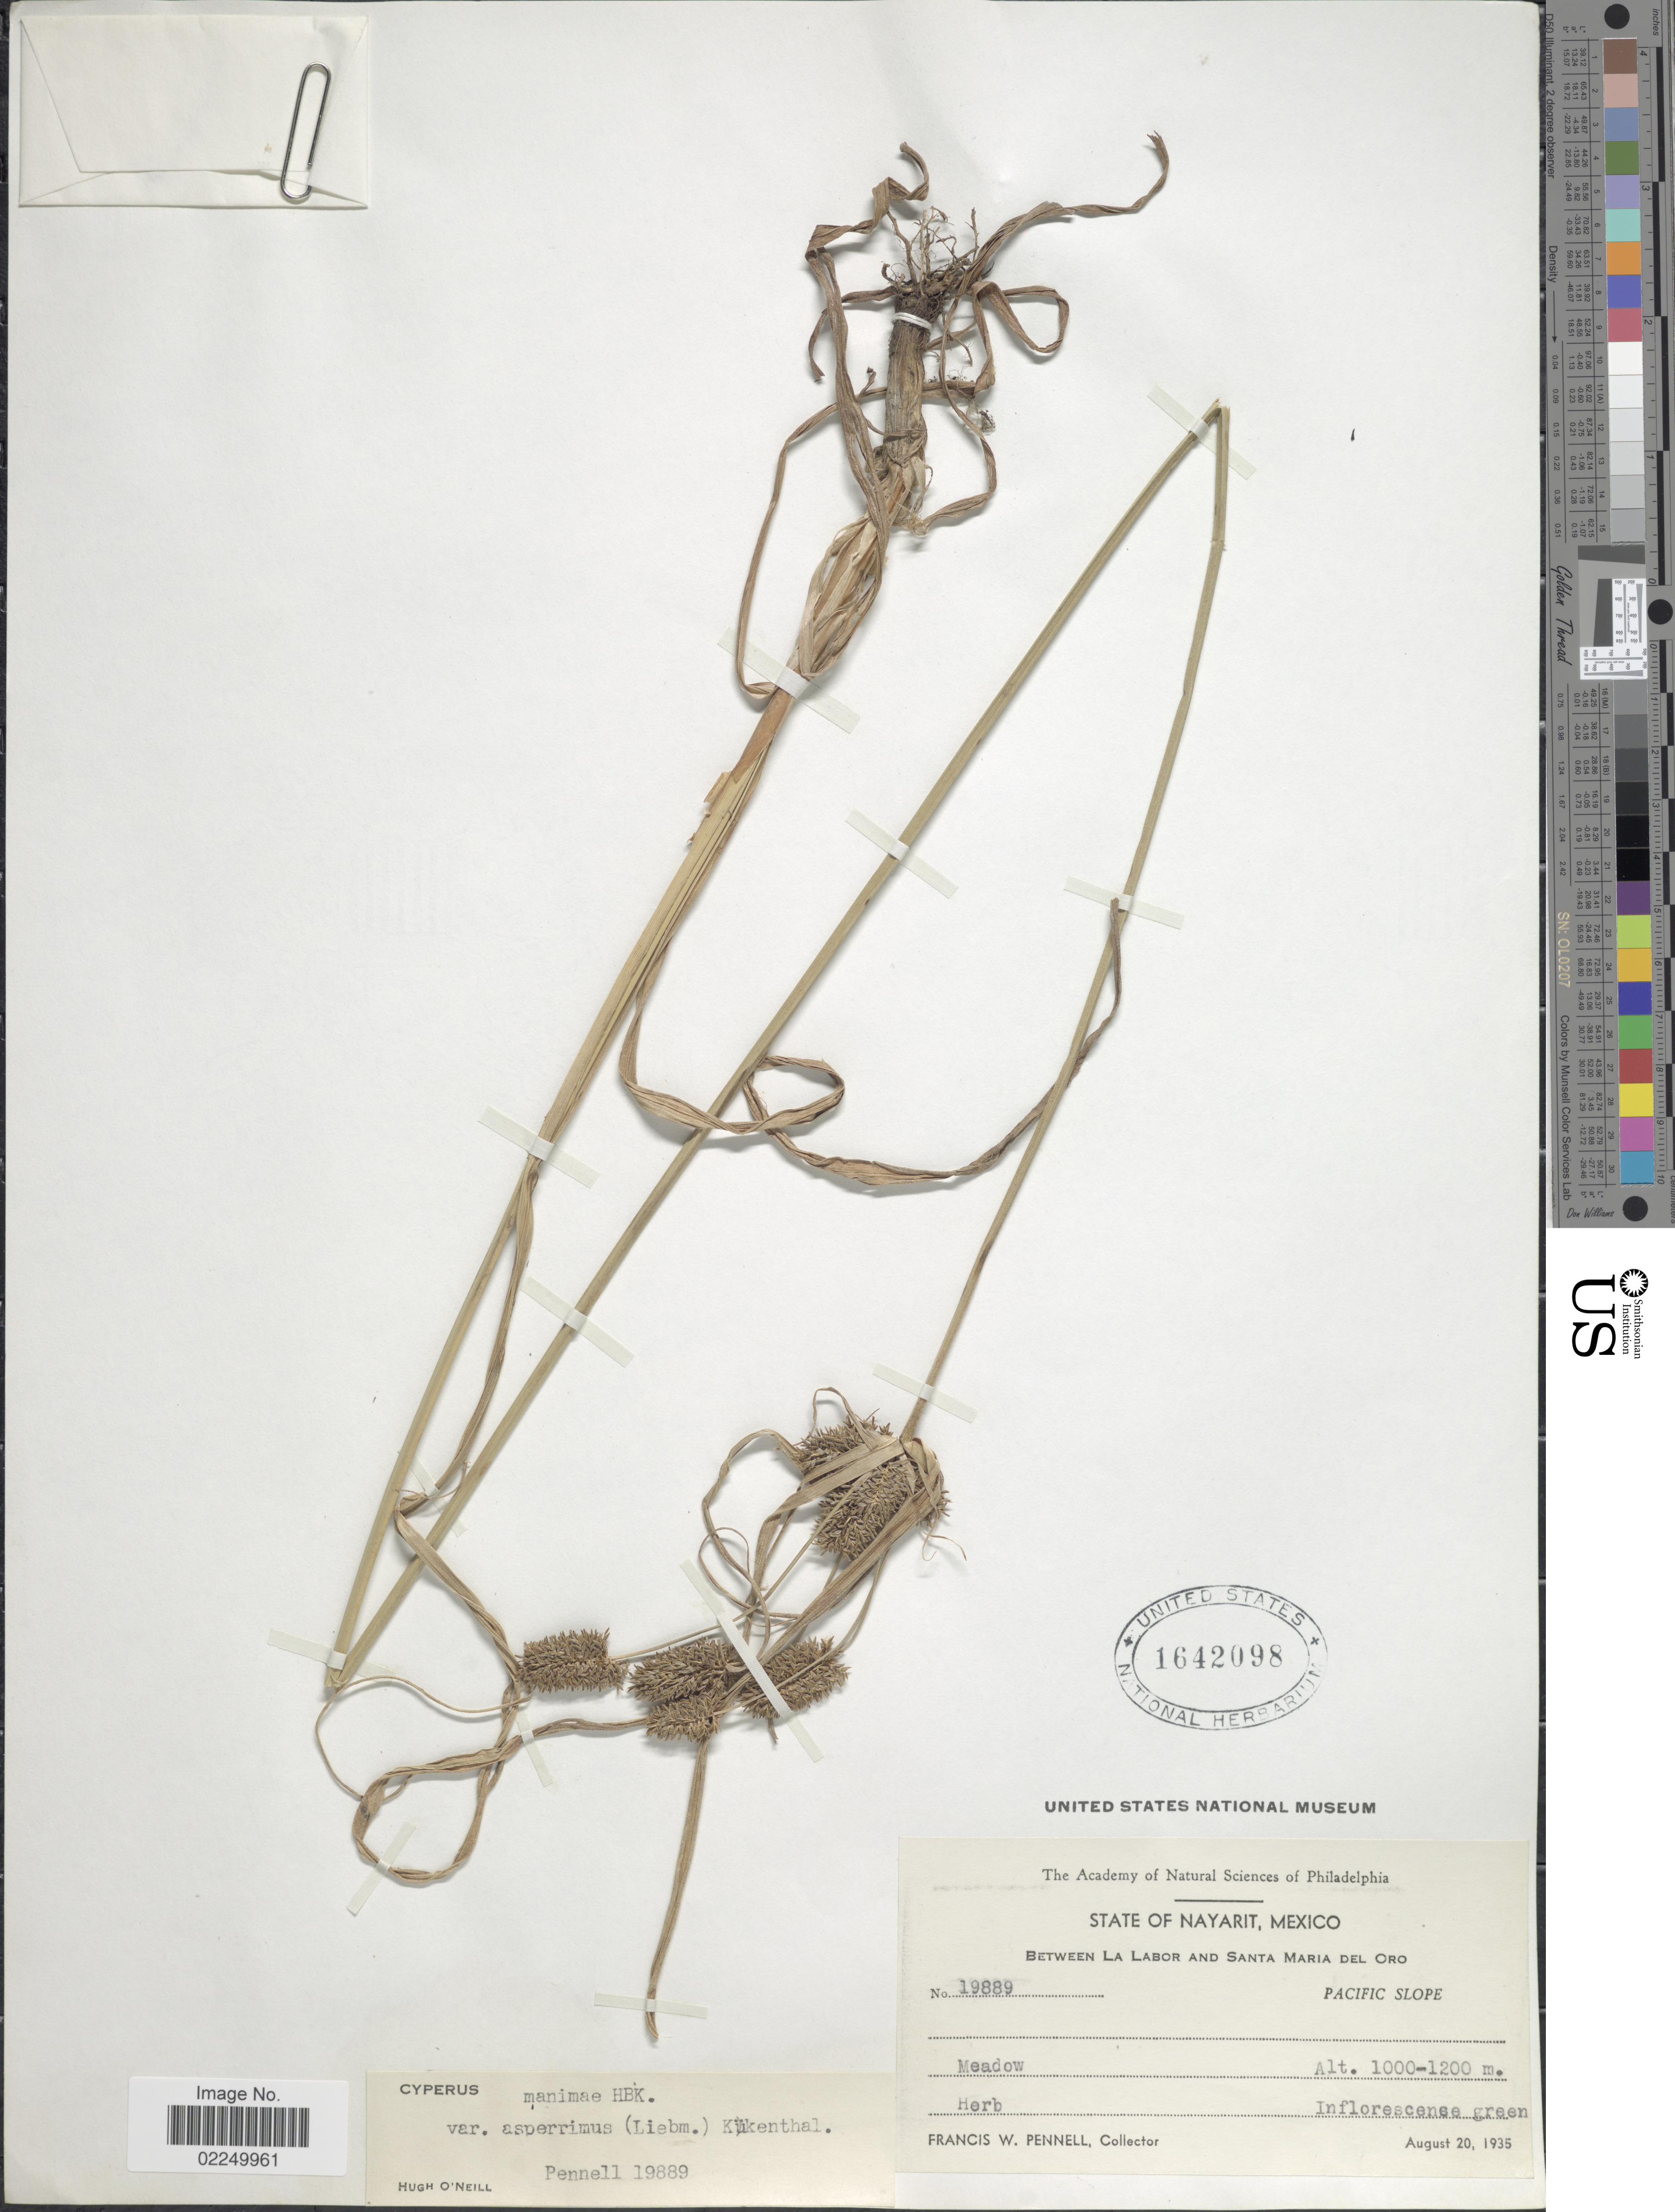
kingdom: Plantae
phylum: Tracheophyta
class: Liliopsida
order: Poales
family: Cyperaceae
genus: Cyperus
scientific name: Cyperus manimae var. asperrimus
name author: (Liebm.) Kük.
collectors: F. W. Pennell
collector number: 19889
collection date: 1935-08-20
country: Mexico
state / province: Nayarit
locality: Between La Labor and Santa Maria Del Oro, Pacific Slope, meadow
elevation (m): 1000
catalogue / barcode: US 1642098